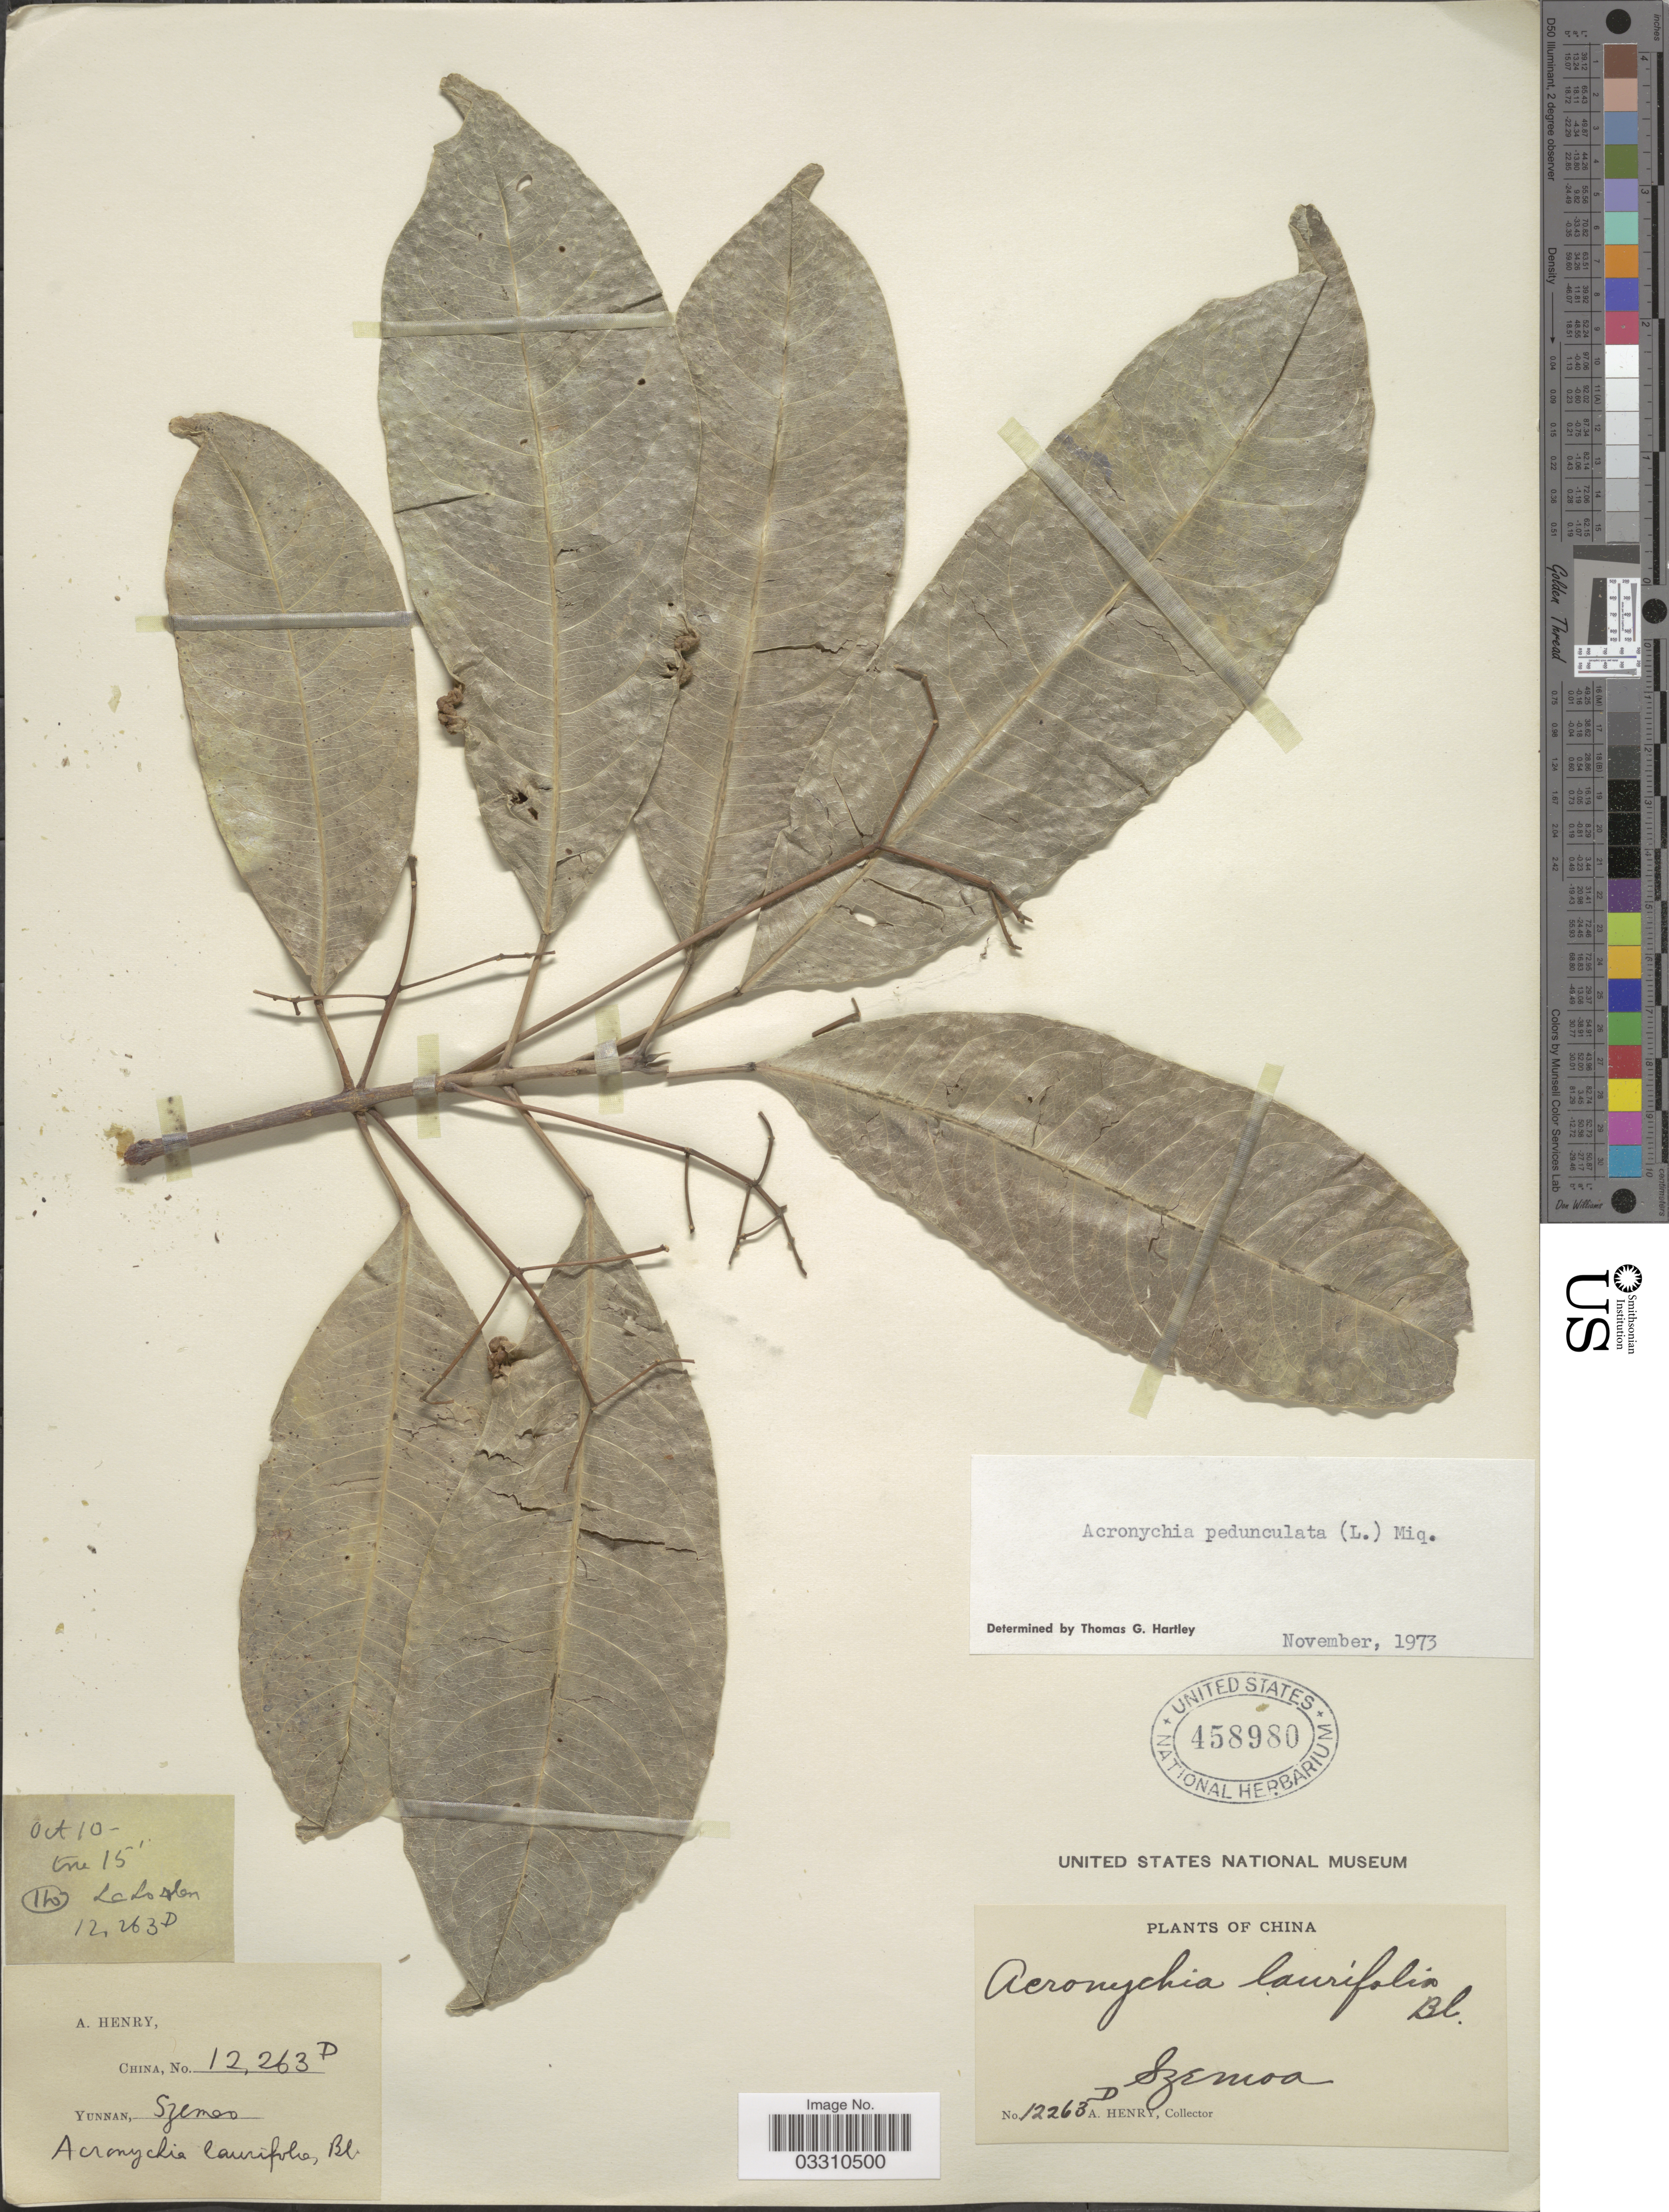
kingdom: Plantae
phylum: Tracheophyta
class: Magnoliopsida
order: Sapindales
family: Rutaceae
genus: Acronychia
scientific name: Acronychia pedunculata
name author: (L.) Miq.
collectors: A. Henry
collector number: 12263 D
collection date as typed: Transcribed d/m/y: /10/10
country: China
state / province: Yunnan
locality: Szemoa.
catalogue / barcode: US 458980